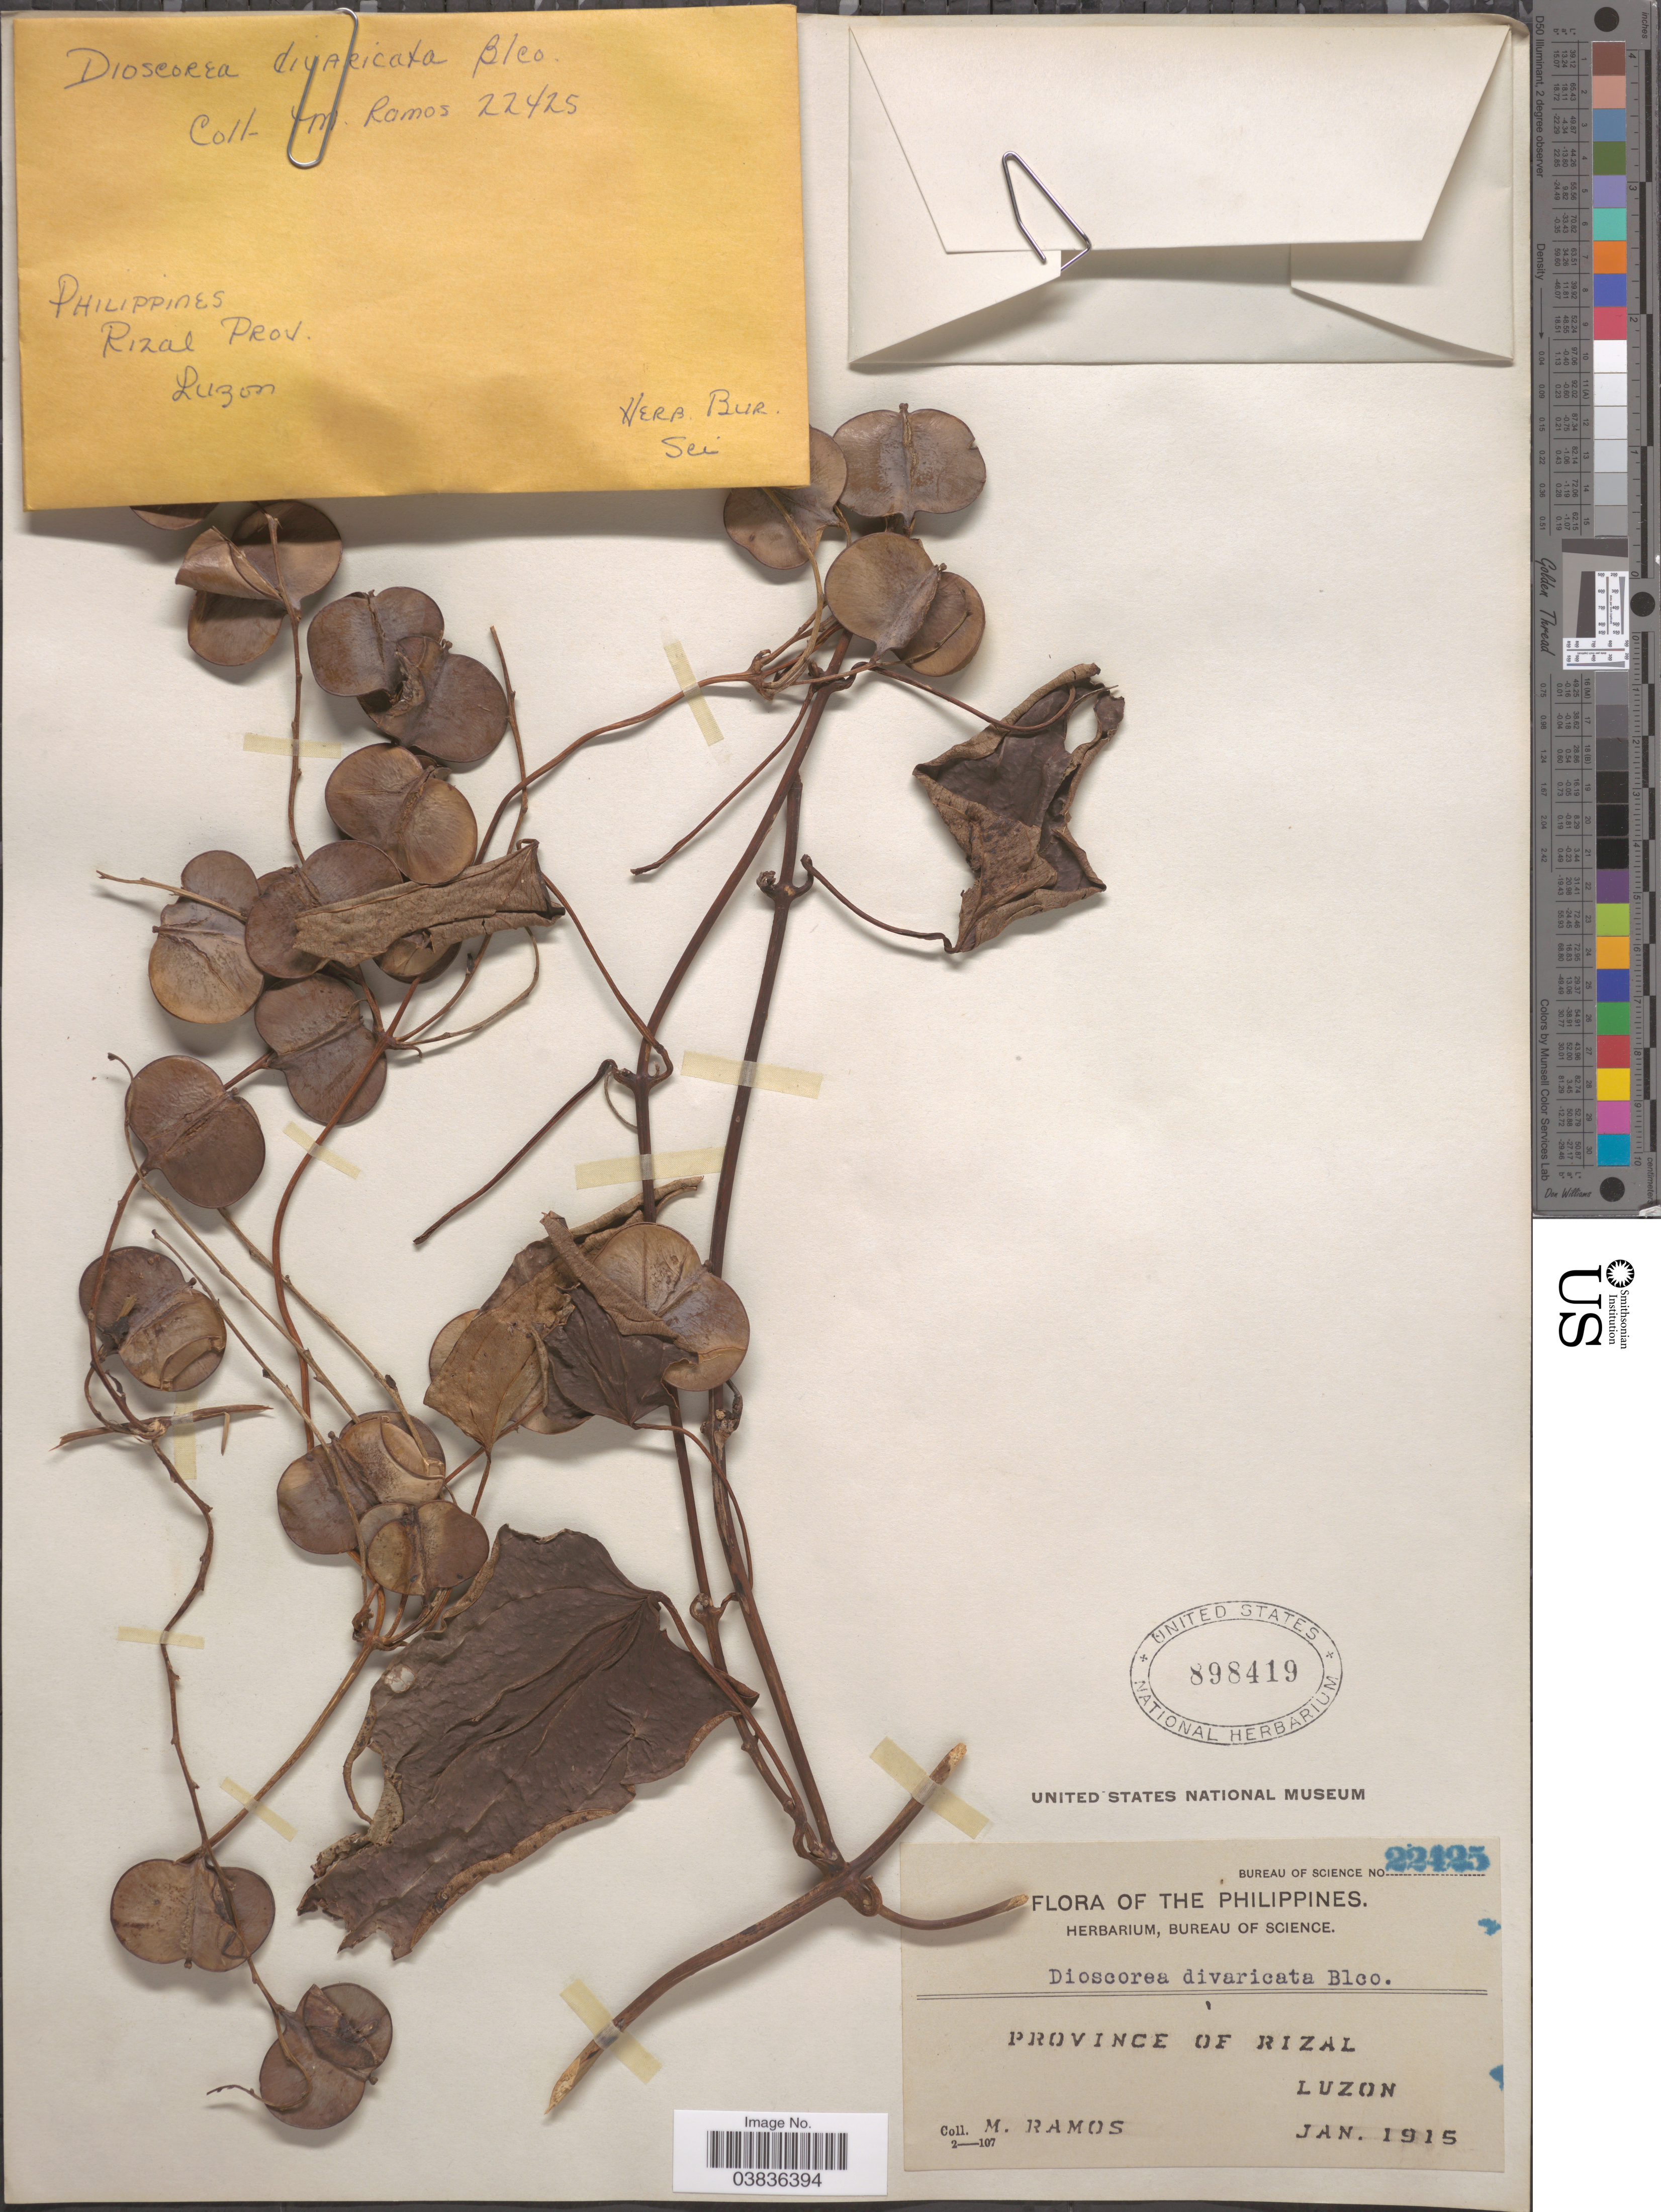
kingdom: Plantae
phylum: Tracheophyta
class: Liliopsida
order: Dioscoreales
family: Dioscoreaceae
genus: Dioscorea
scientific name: Dioscorea divaricata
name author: Blanco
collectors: M. Ramos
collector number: Bureau of Science 22425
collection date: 1915-01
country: Philippines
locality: Province of Rizal. Luzon.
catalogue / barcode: US 898419